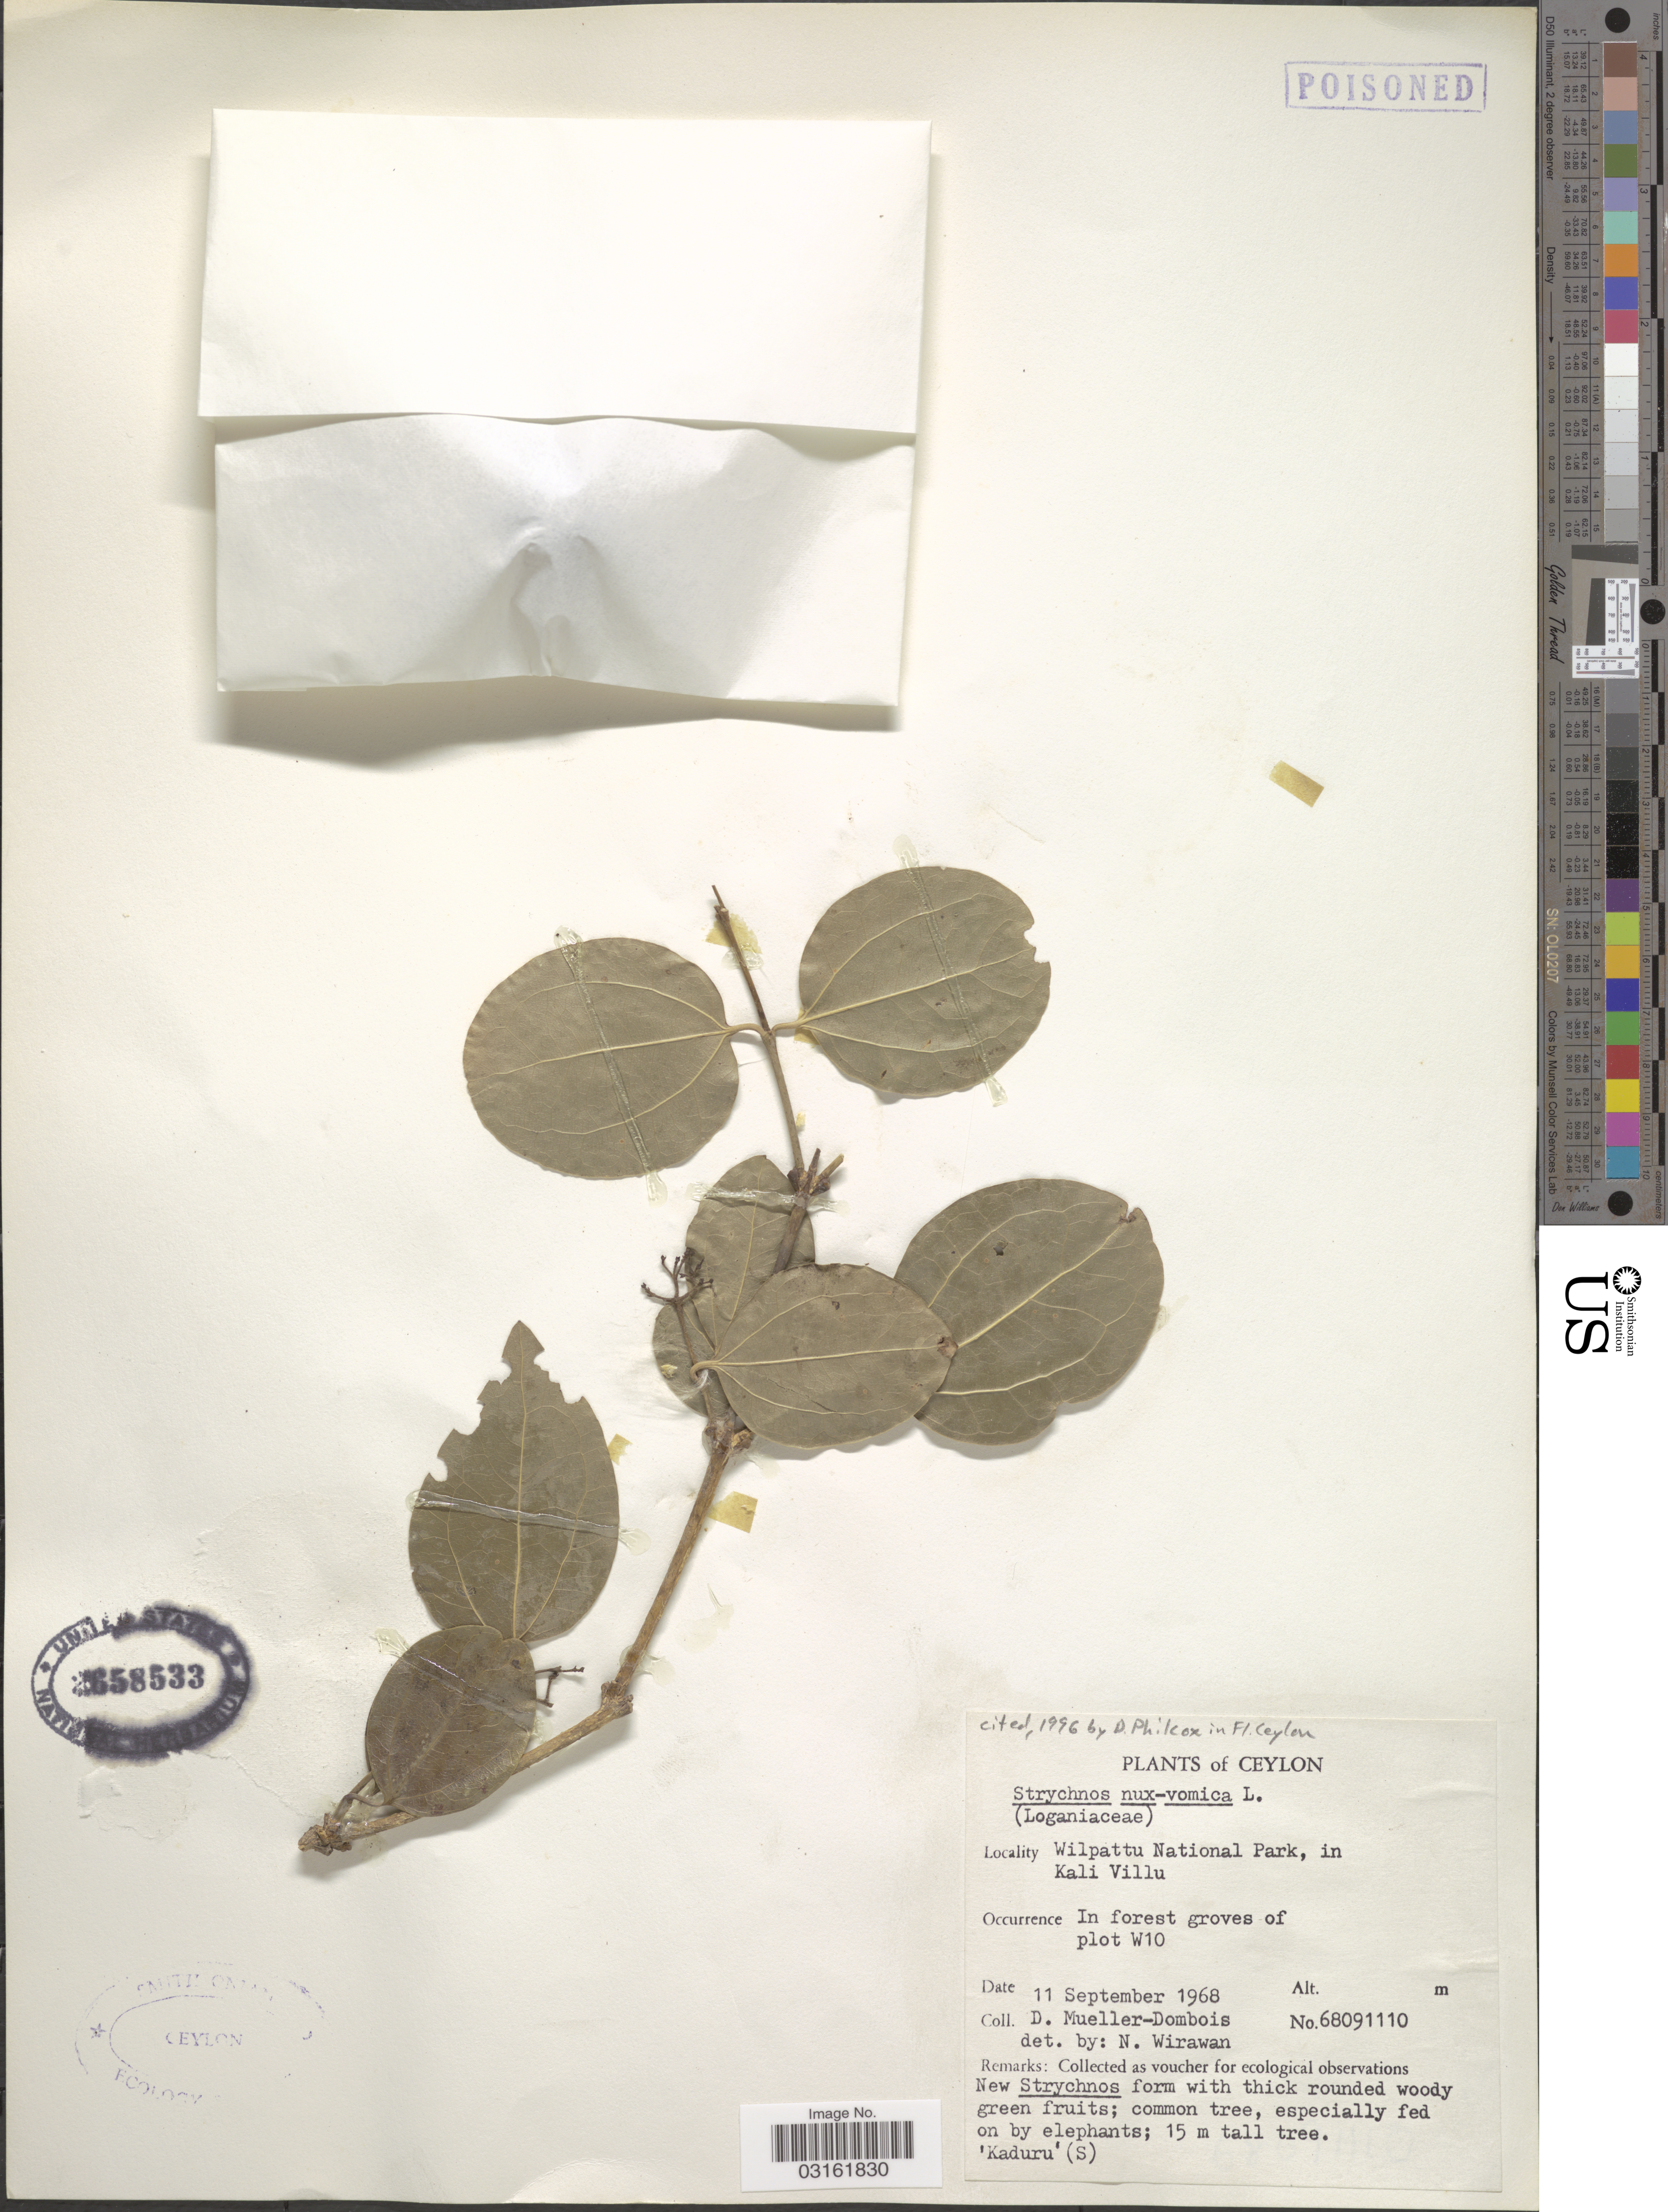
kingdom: Plantae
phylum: Tracheophyta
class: Magnoliopsida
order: Gentianales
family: Loganiaceae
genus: Strychnos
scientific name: Strychnos nux-vomica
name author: L.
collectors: D. Mueller-Dombois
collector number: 68091110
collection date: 1968-09-11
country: Sri Lanka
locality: Ceylon. Wilpattu National Park, in Kali Villu. Plot W10.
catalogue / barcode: US 2658533